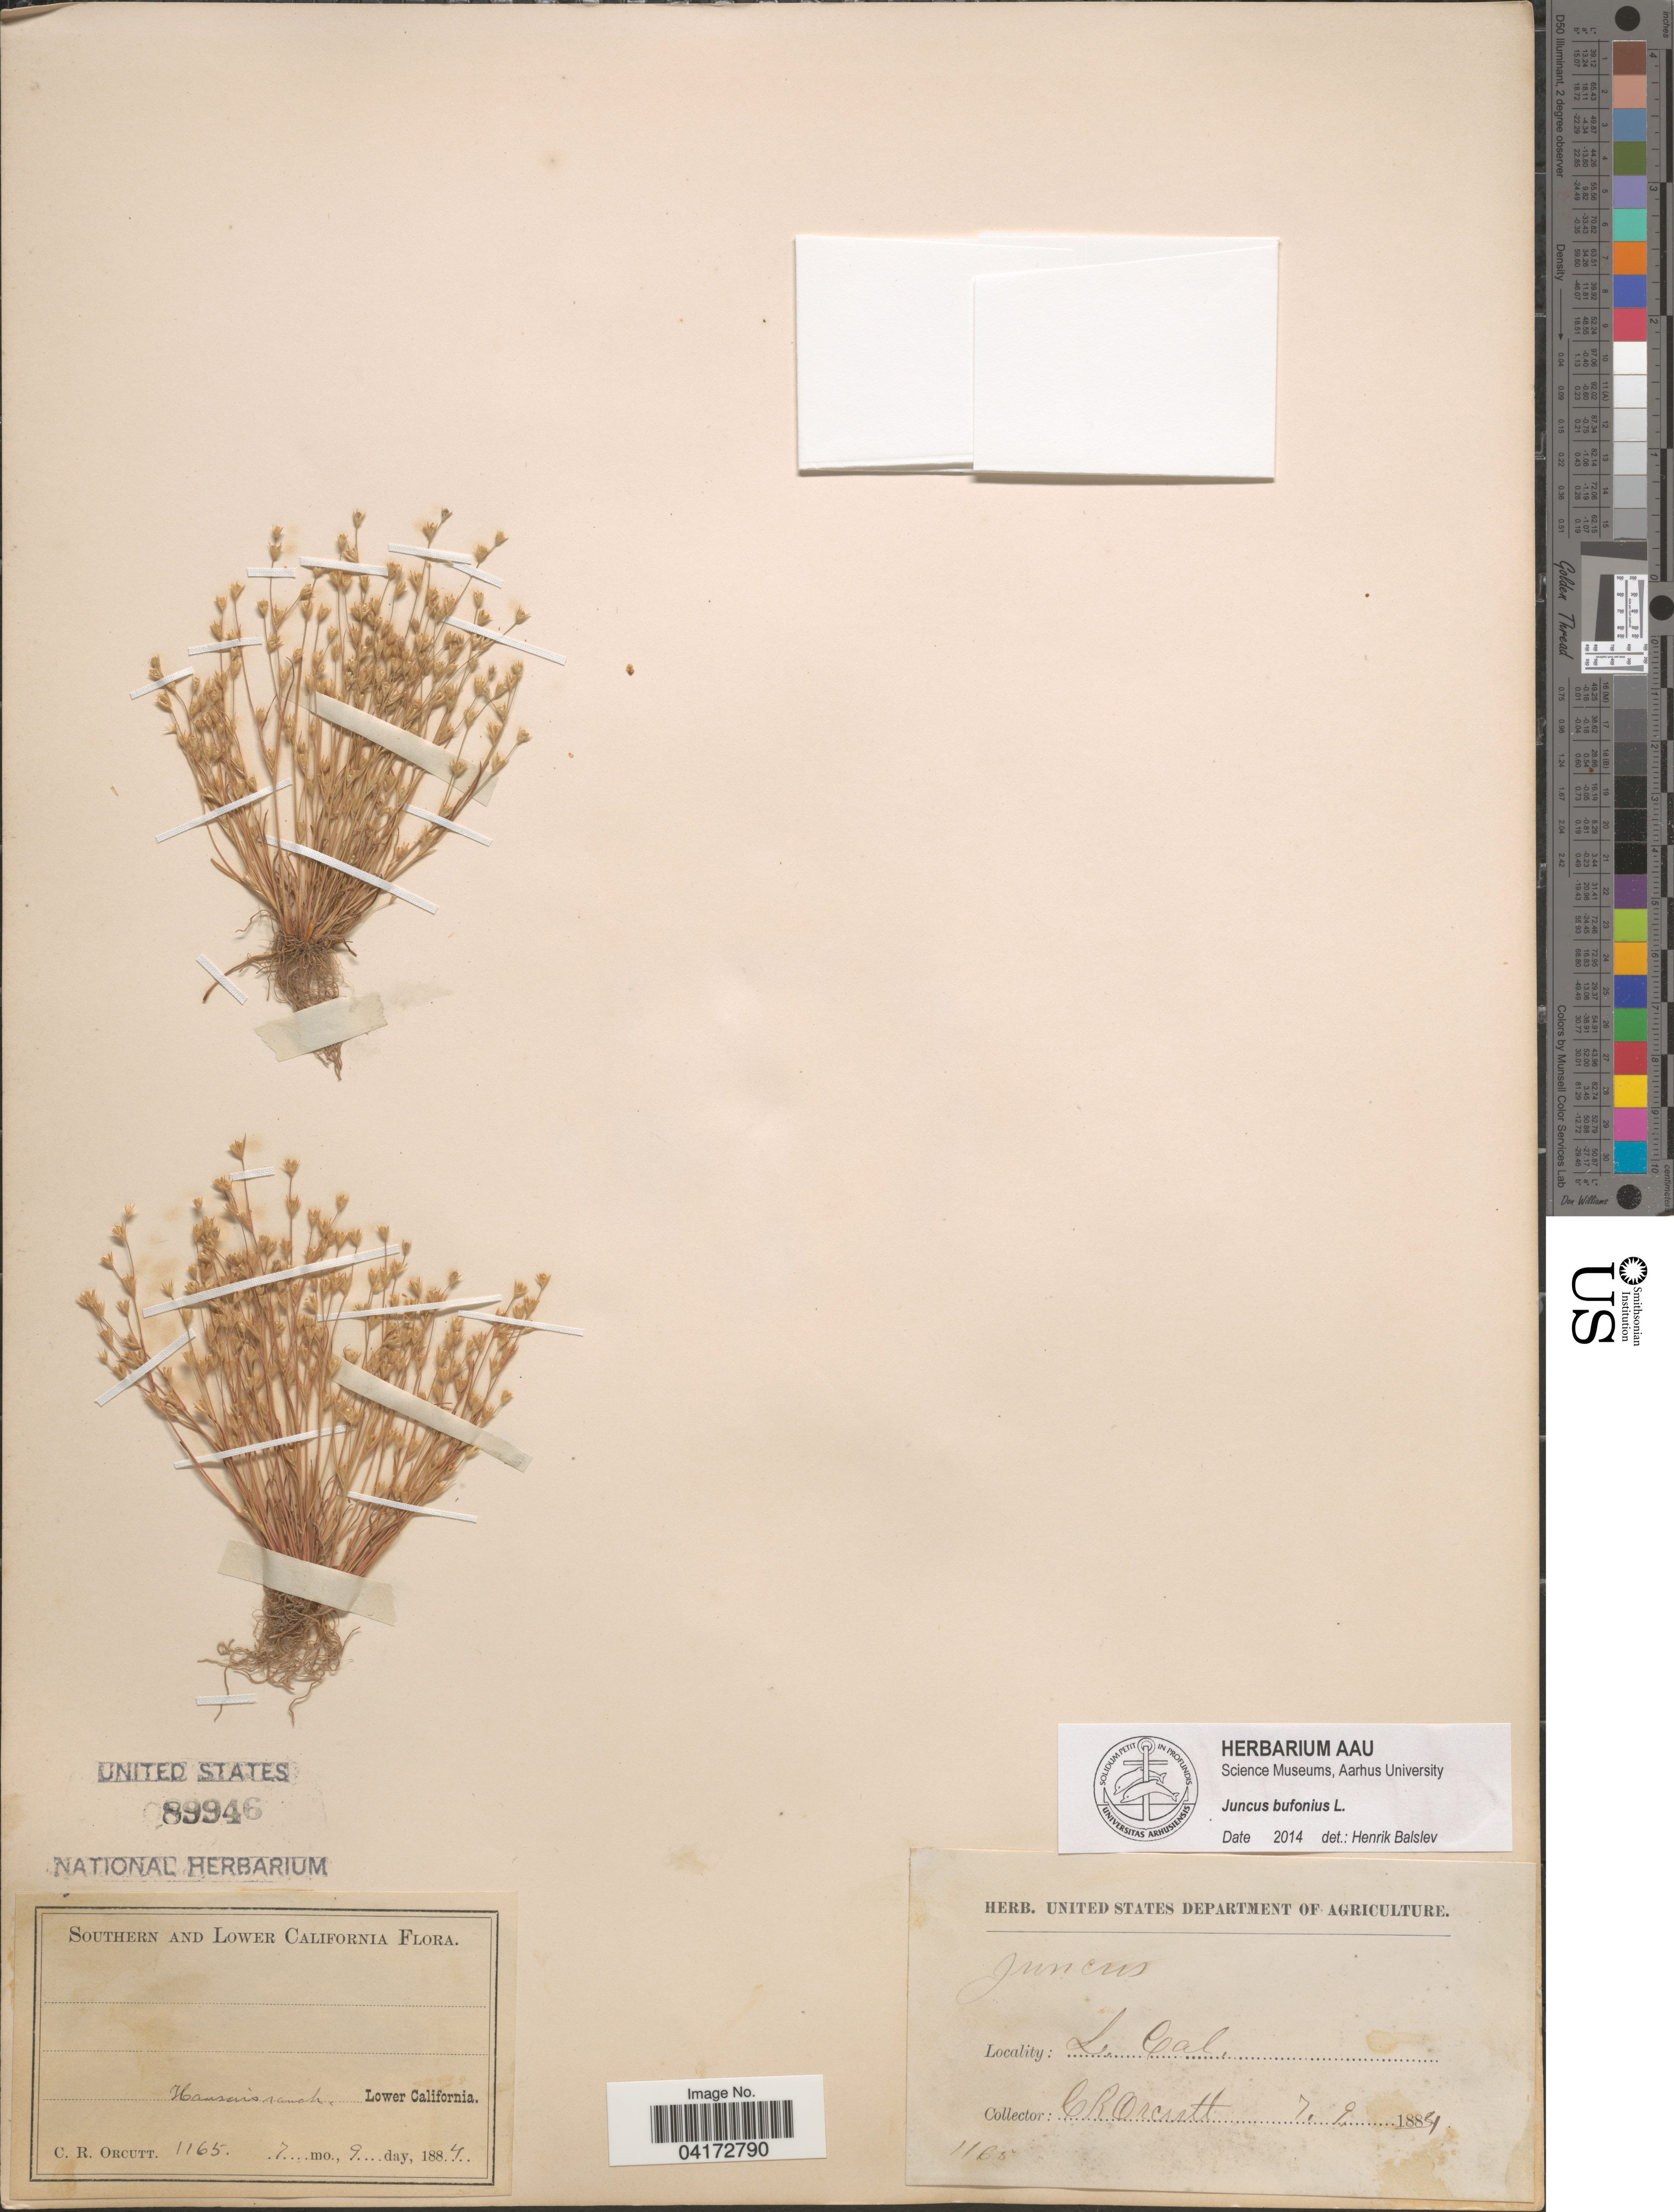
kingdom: Plantae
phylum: Tracheophyta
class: Liliopsida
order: Poales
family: Juncaceae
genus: Juncus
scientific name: Juncus bufonius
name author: L.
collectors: C. R. Orcutt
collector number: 1165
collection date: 1884-07-09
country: Mexico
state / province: Baja California Norte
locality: Hansais [interpreted] ranch, Lower California.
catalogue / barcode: US 89946